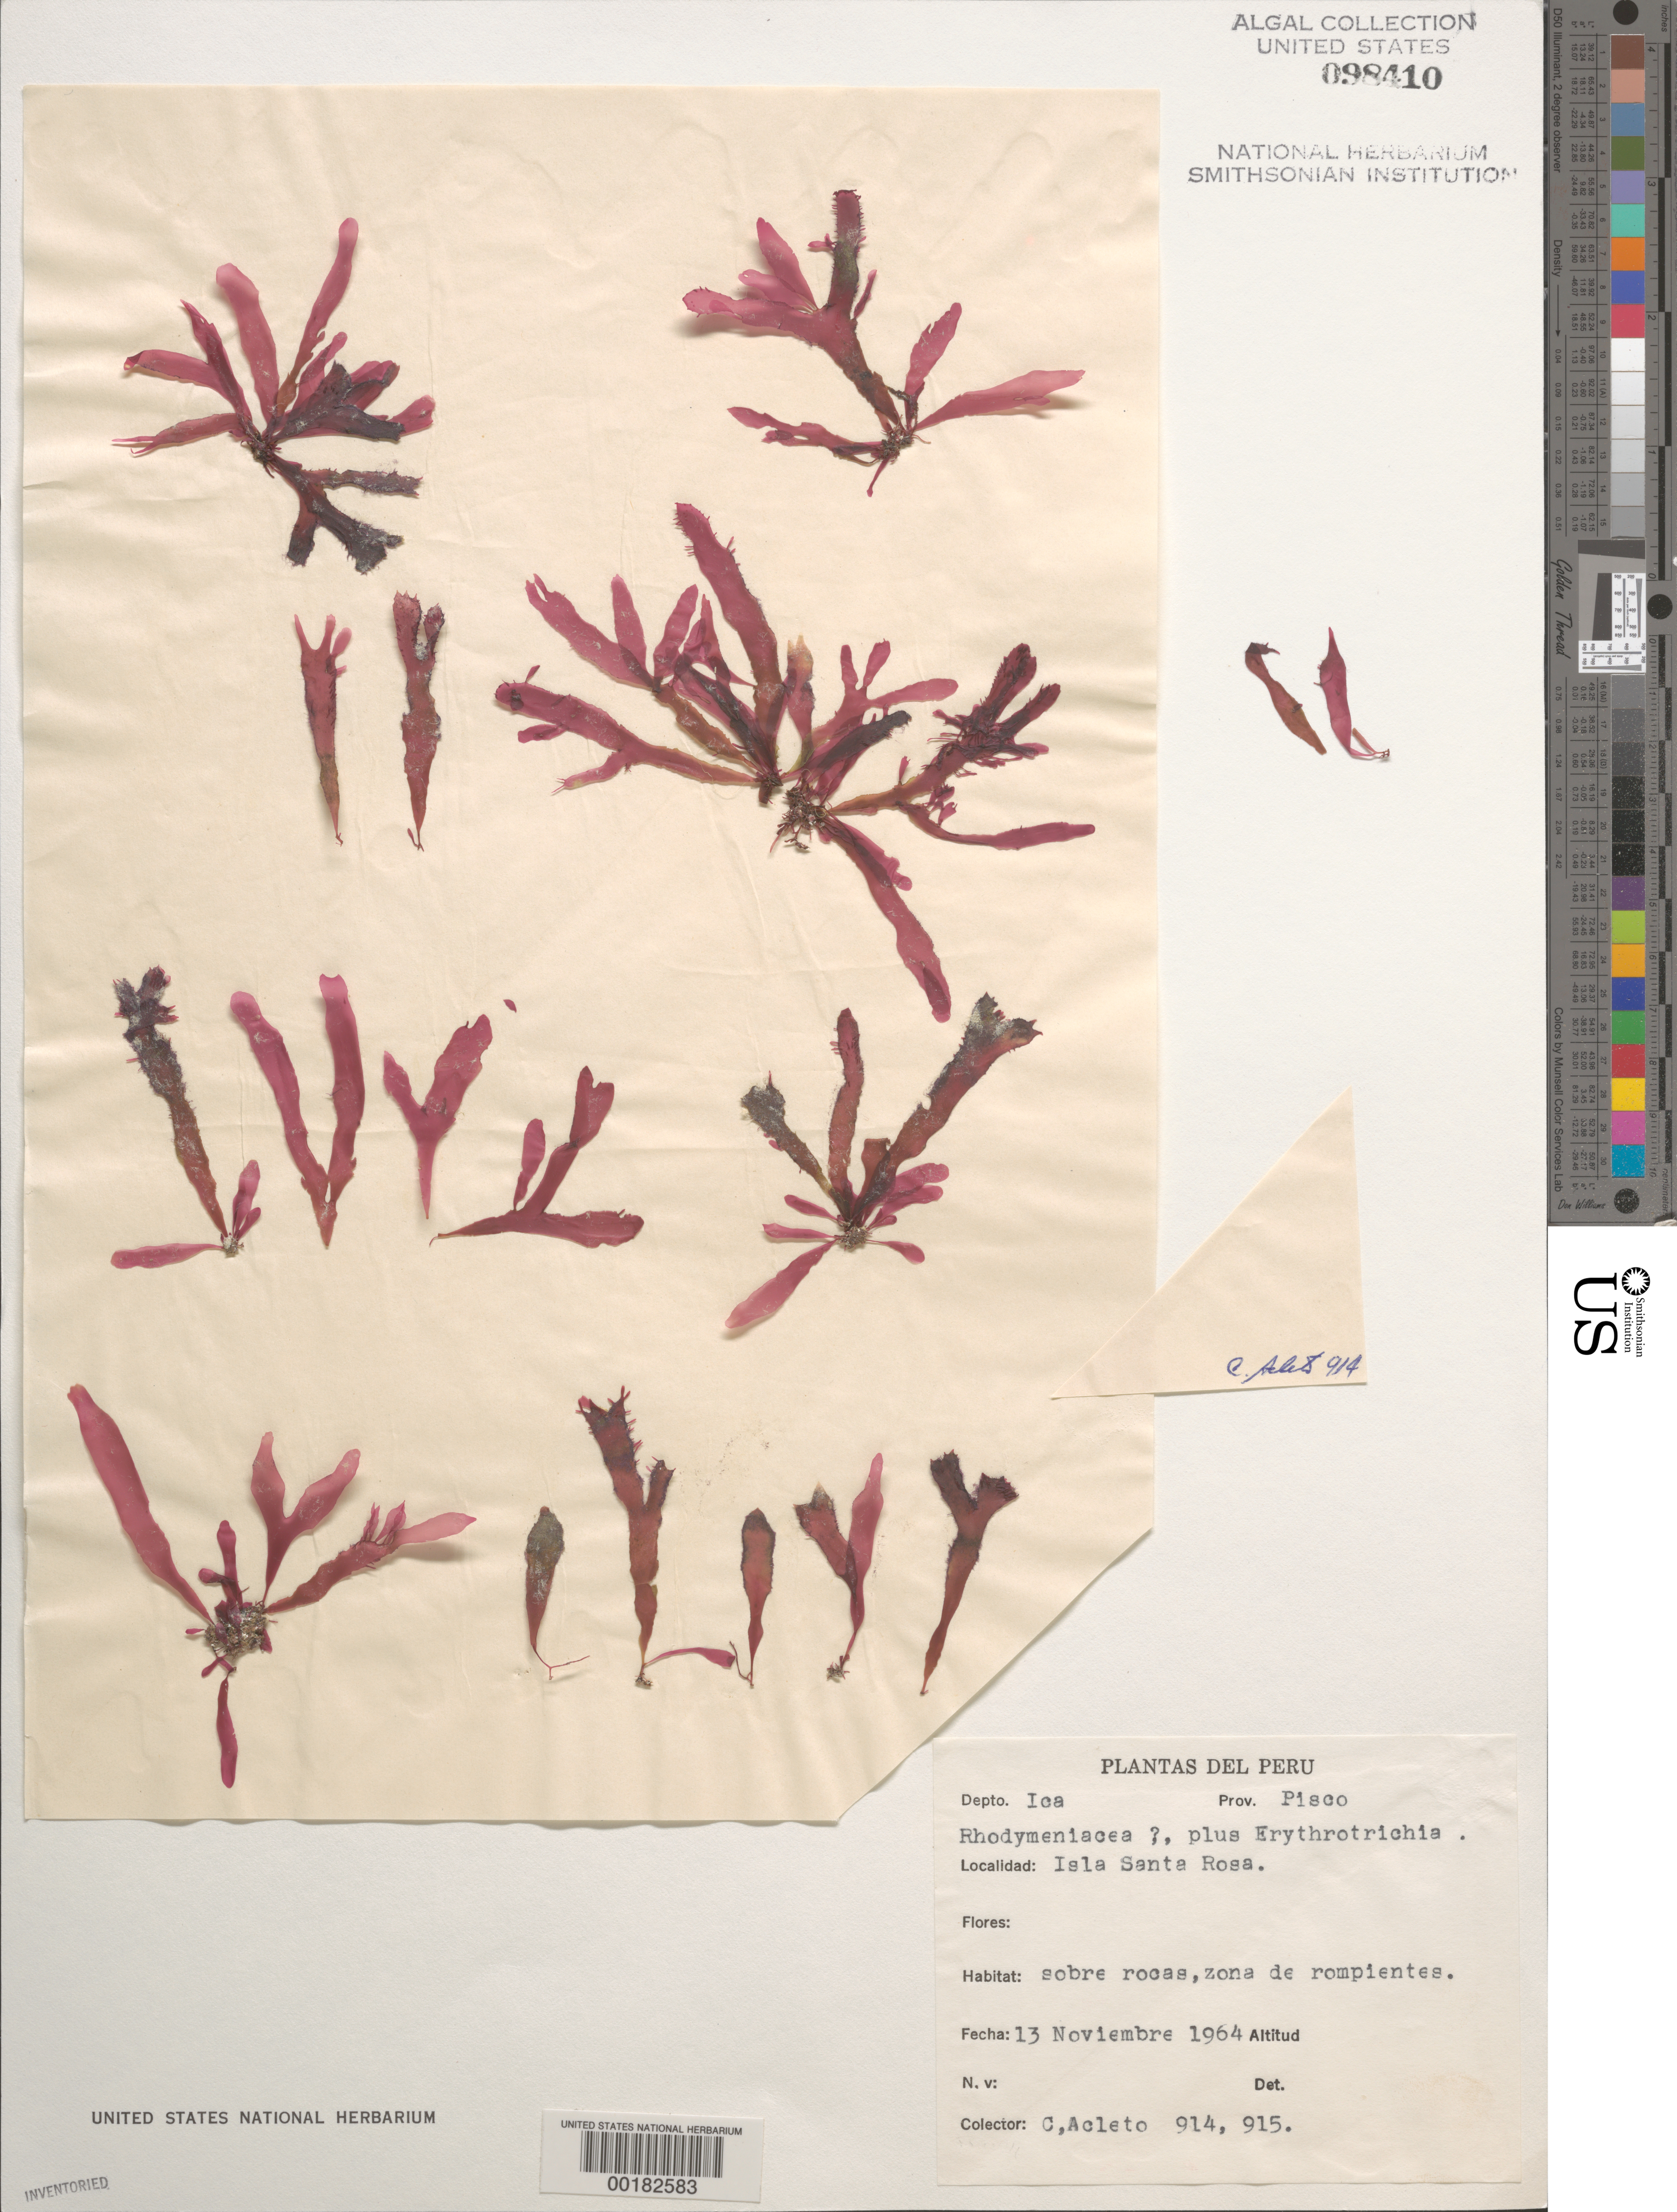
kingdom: Plantae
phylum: Rhodophyta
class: Florideophyceae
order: Rhodymeniales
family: Rhodymeniaceae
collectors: C. Acleto O.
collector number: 914 & 915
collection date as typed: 13 Nov 1964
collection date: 1964-11-13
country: Peru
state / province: Ica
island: Isla Santa Rosa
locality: Isla Santa Rosa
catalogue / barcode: US 98410